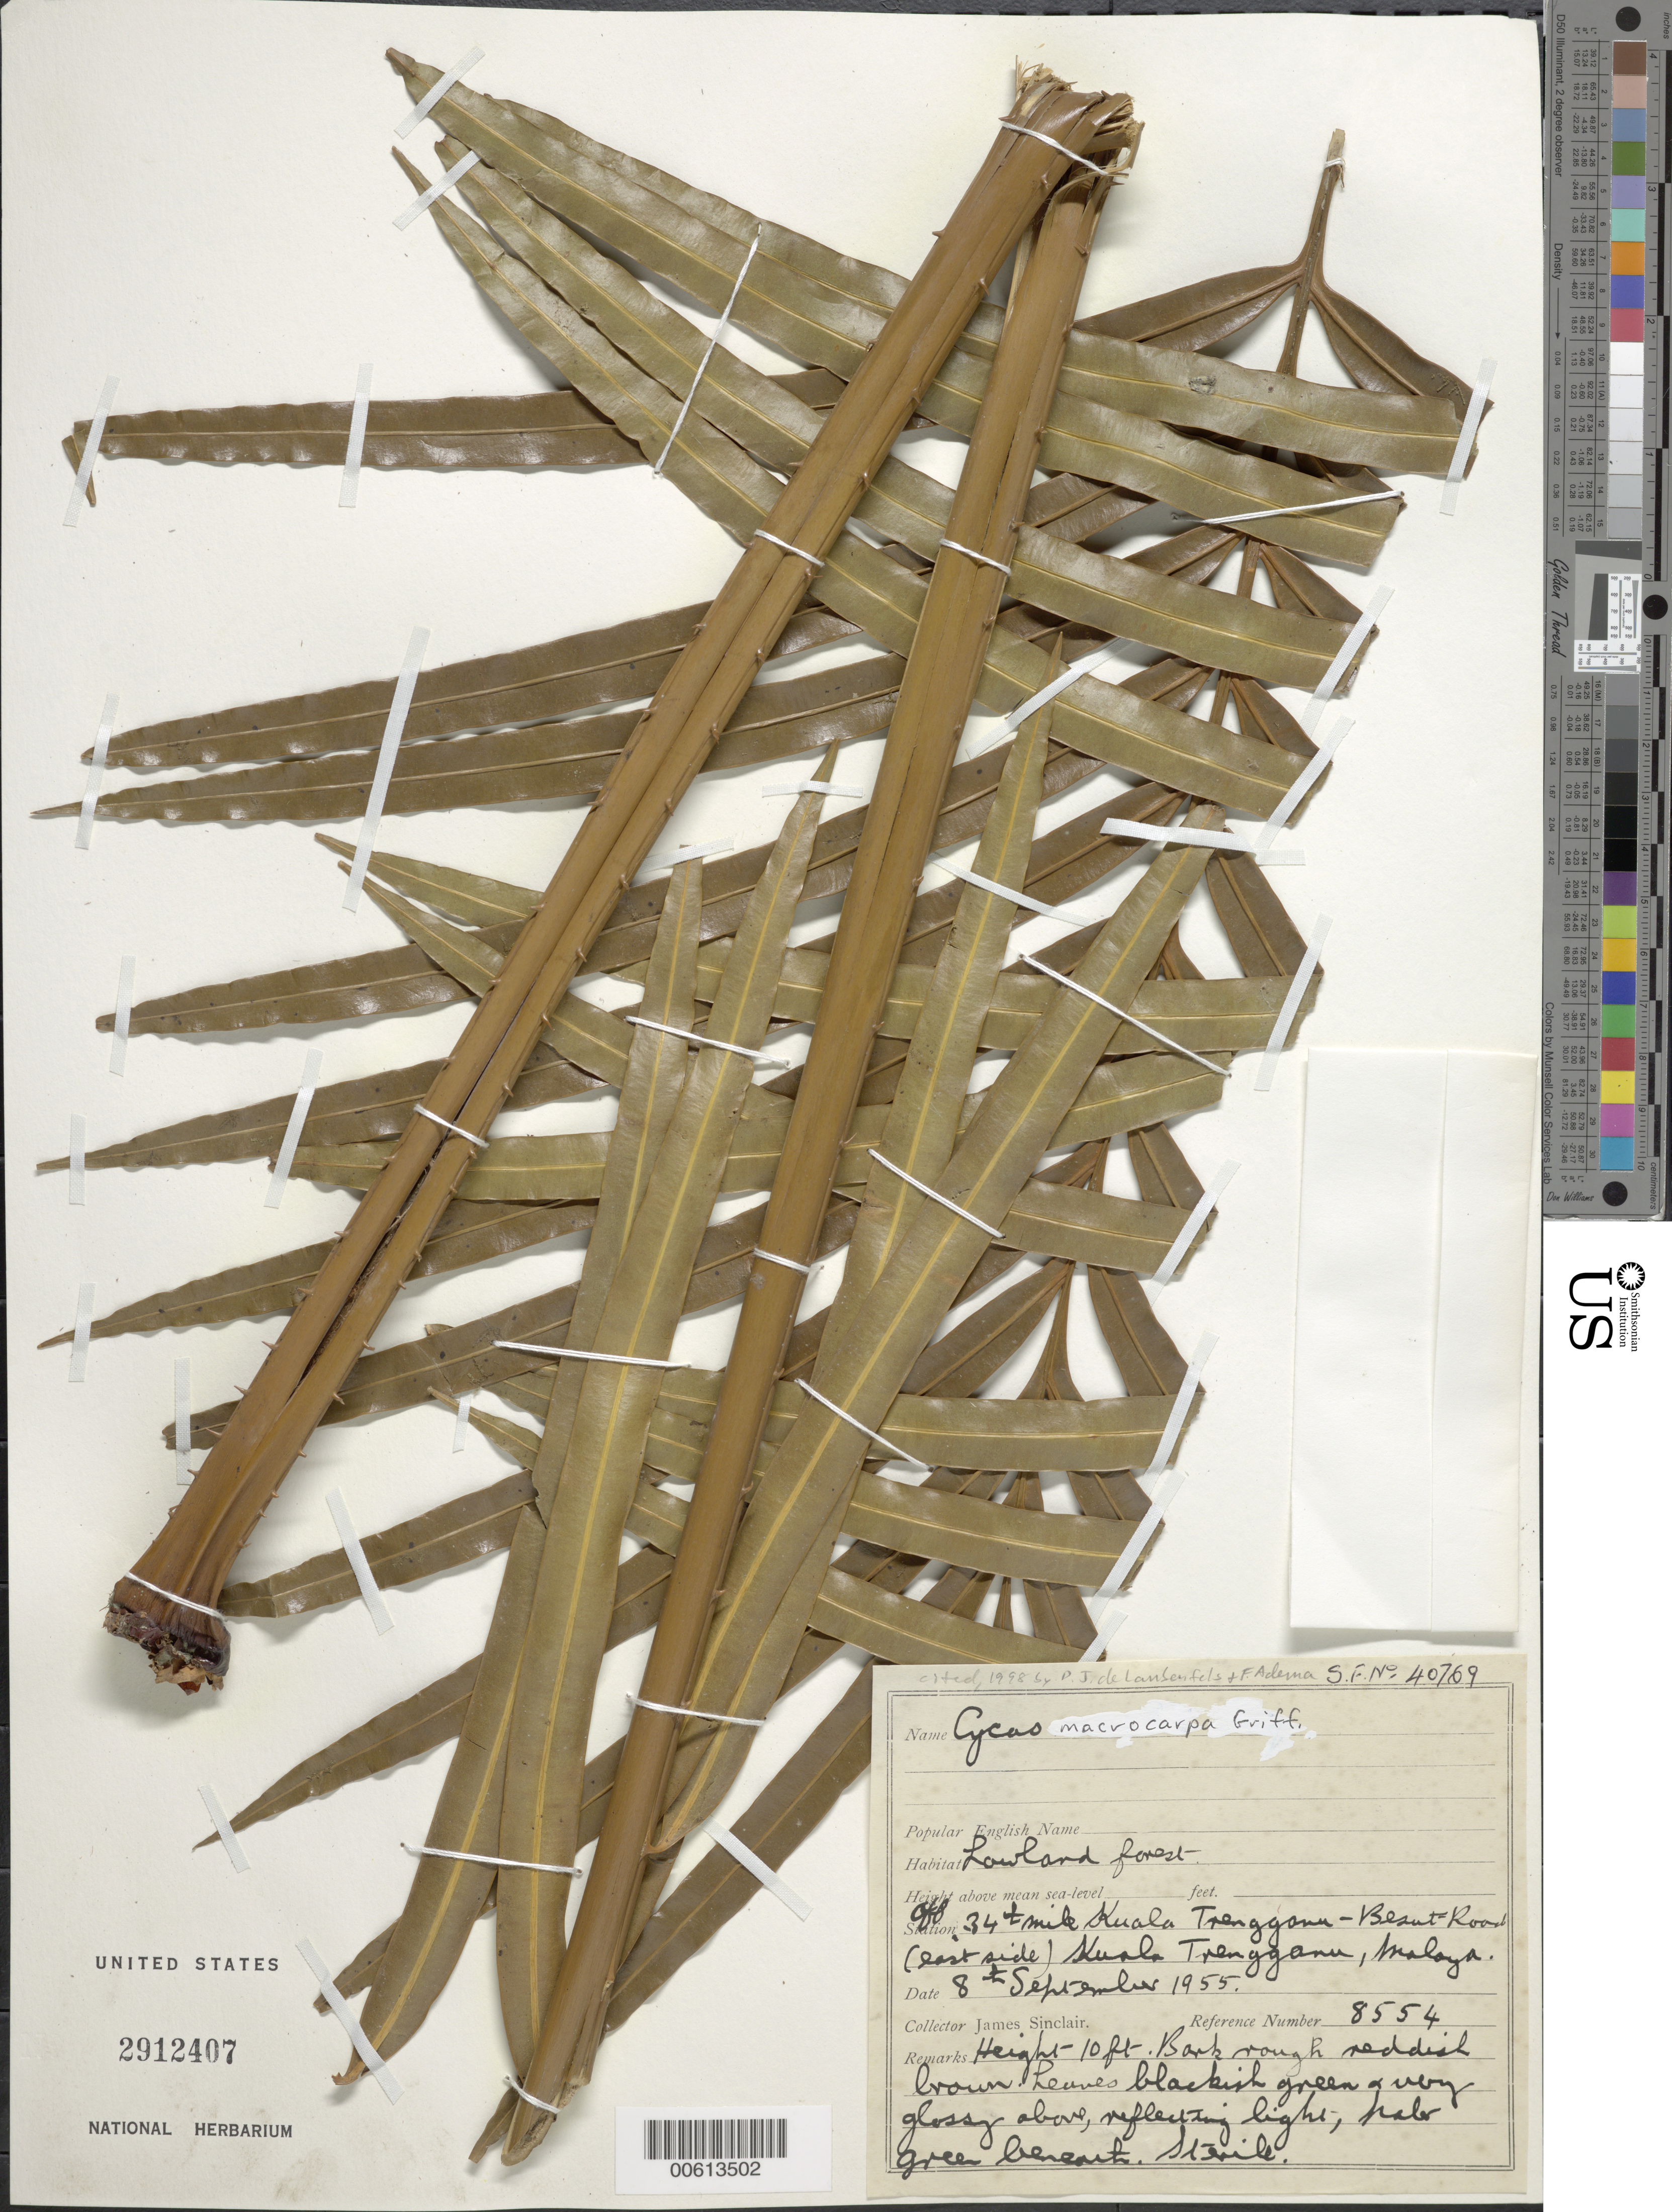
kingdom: Plantae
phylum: Tracheophyta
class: Cycadopsida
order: Cycadales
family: Cycadaceae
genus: Cycas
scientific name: Cycas macrocarpa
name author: Griff.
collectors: J. Sinclair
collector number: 8554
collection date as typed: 08 Sep 1955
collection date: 1955-09-08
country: Malaysia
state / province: Terengganu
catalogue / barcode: US 2912407